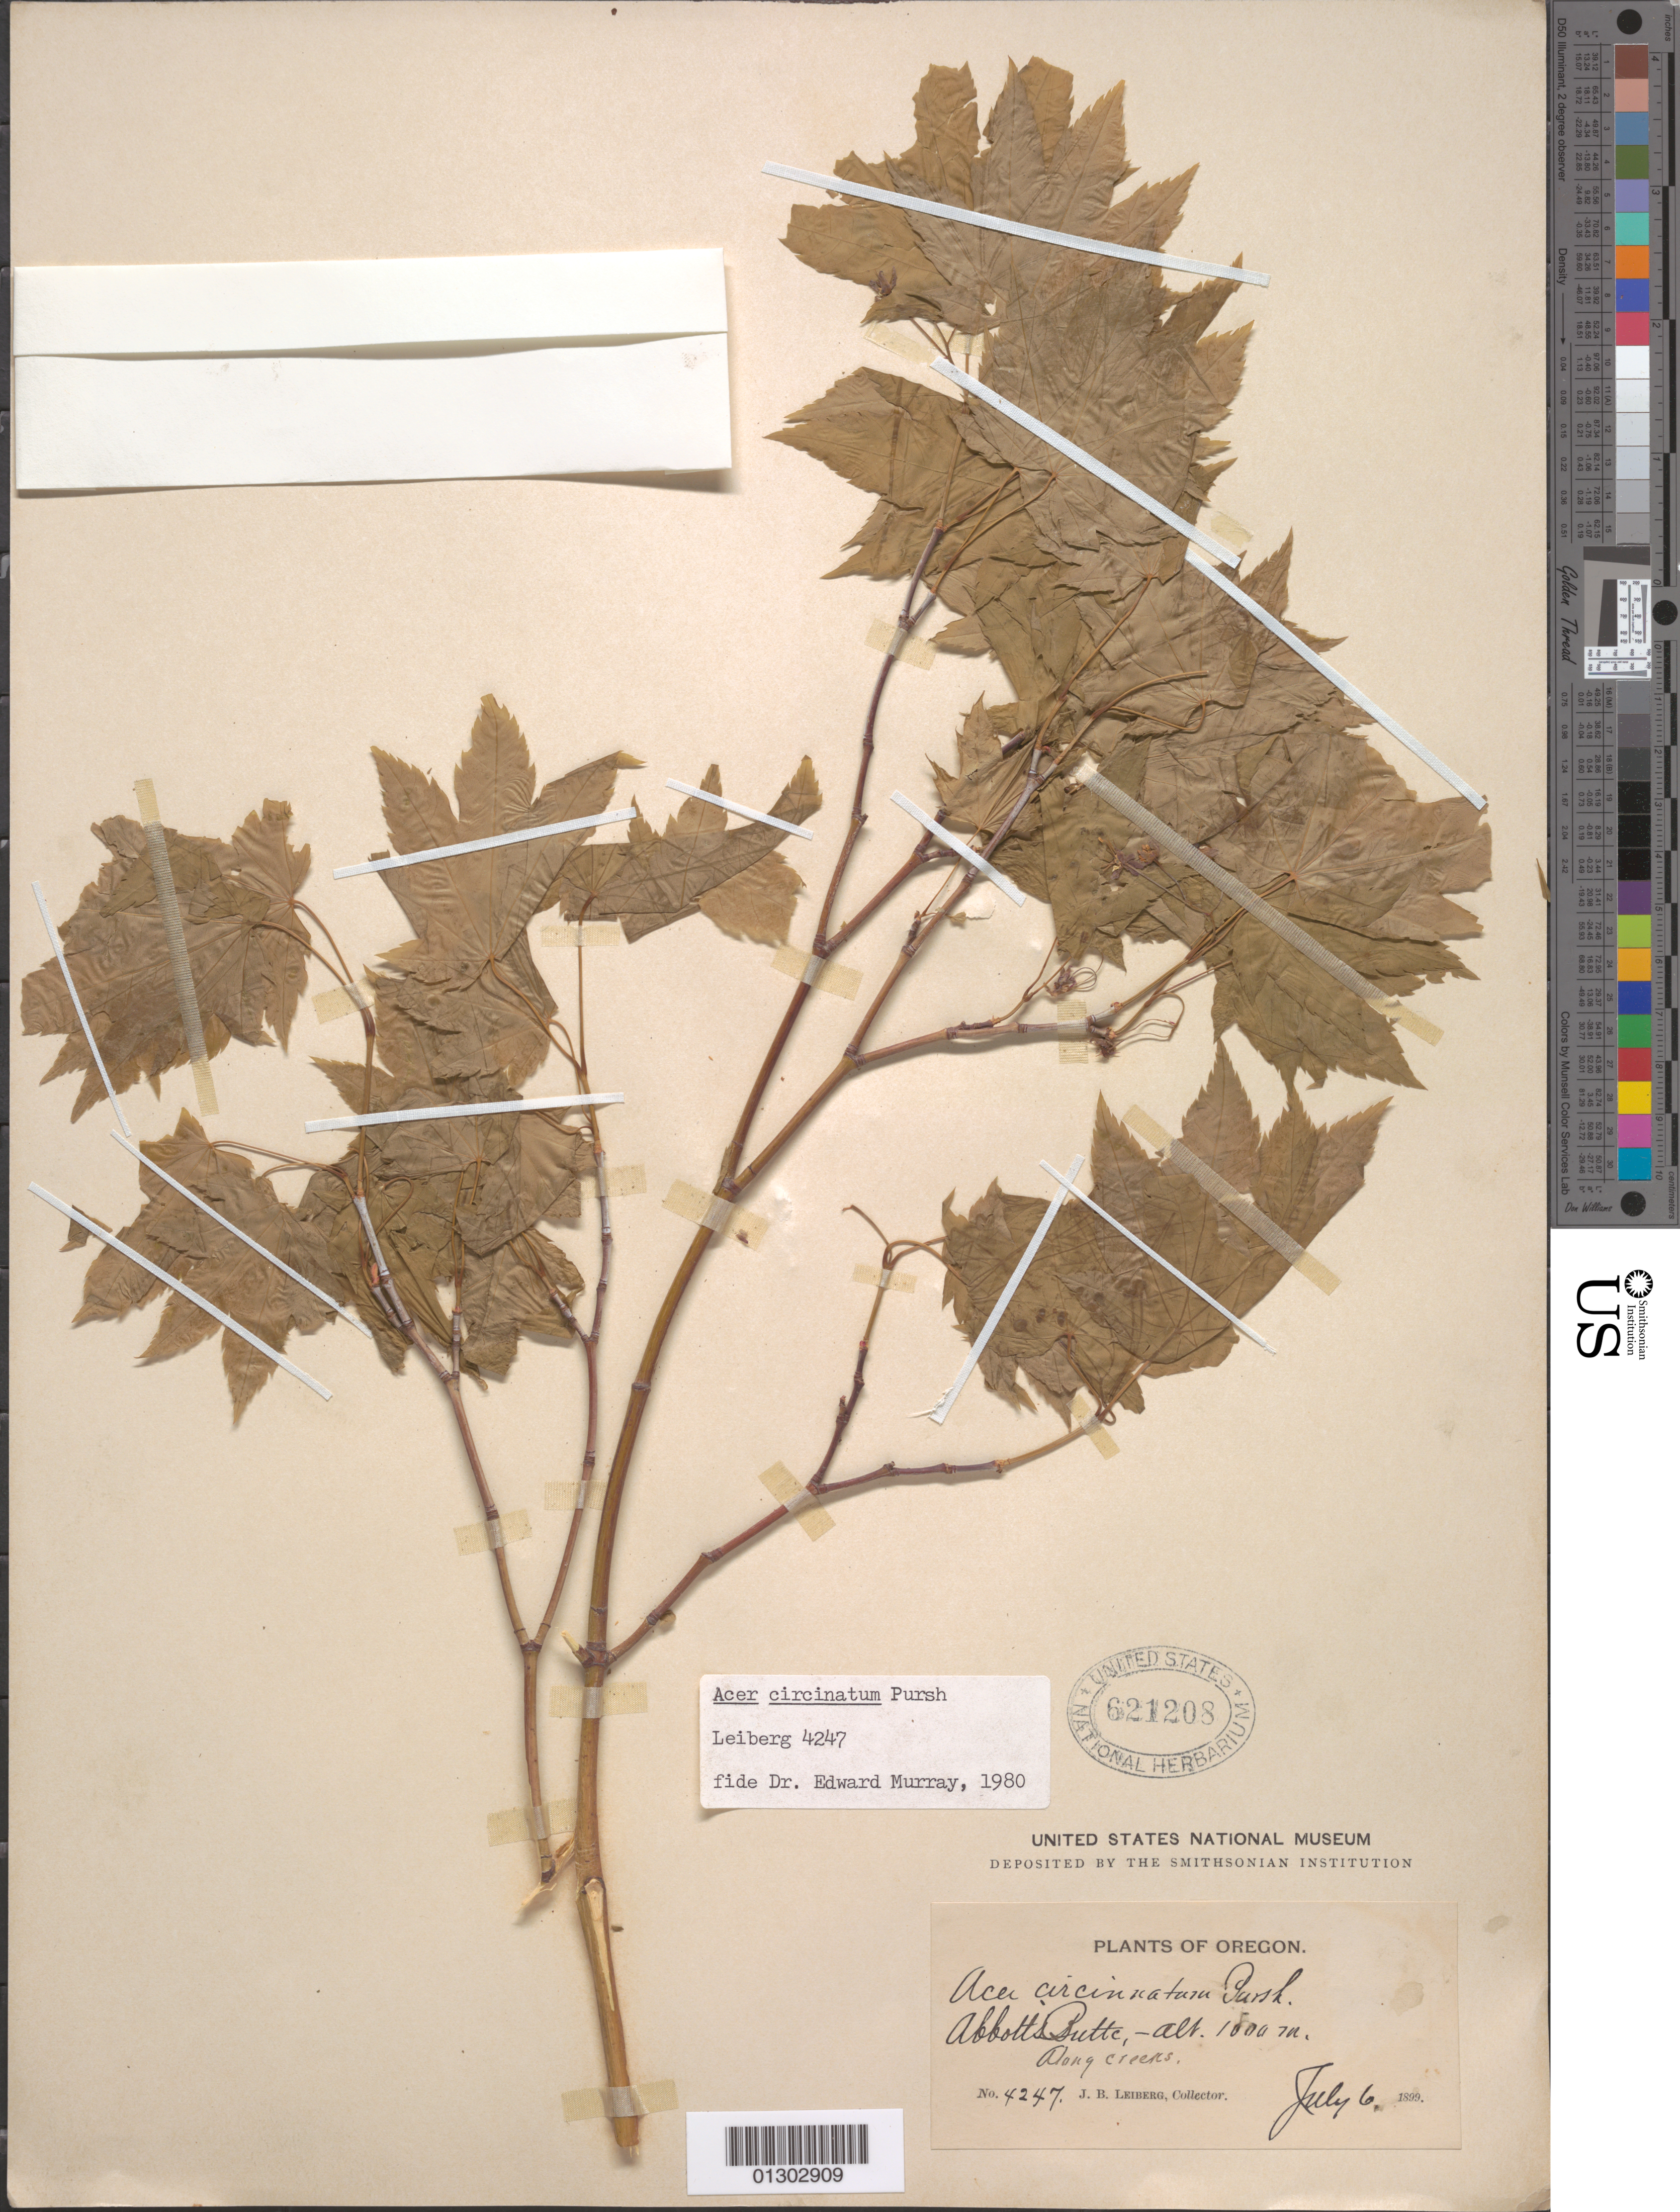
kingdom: Plantae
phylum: Tracheophyta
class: Magnoliopsida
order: Sapindales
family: Sapindaceae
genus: Acer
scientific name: Acer circinatum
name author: Pursh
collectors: J. Leiberg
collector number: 4247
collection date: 1899-07-06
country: United States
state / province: Oregon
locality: Abbott Butte.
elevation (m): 1000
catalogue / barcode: US 621208